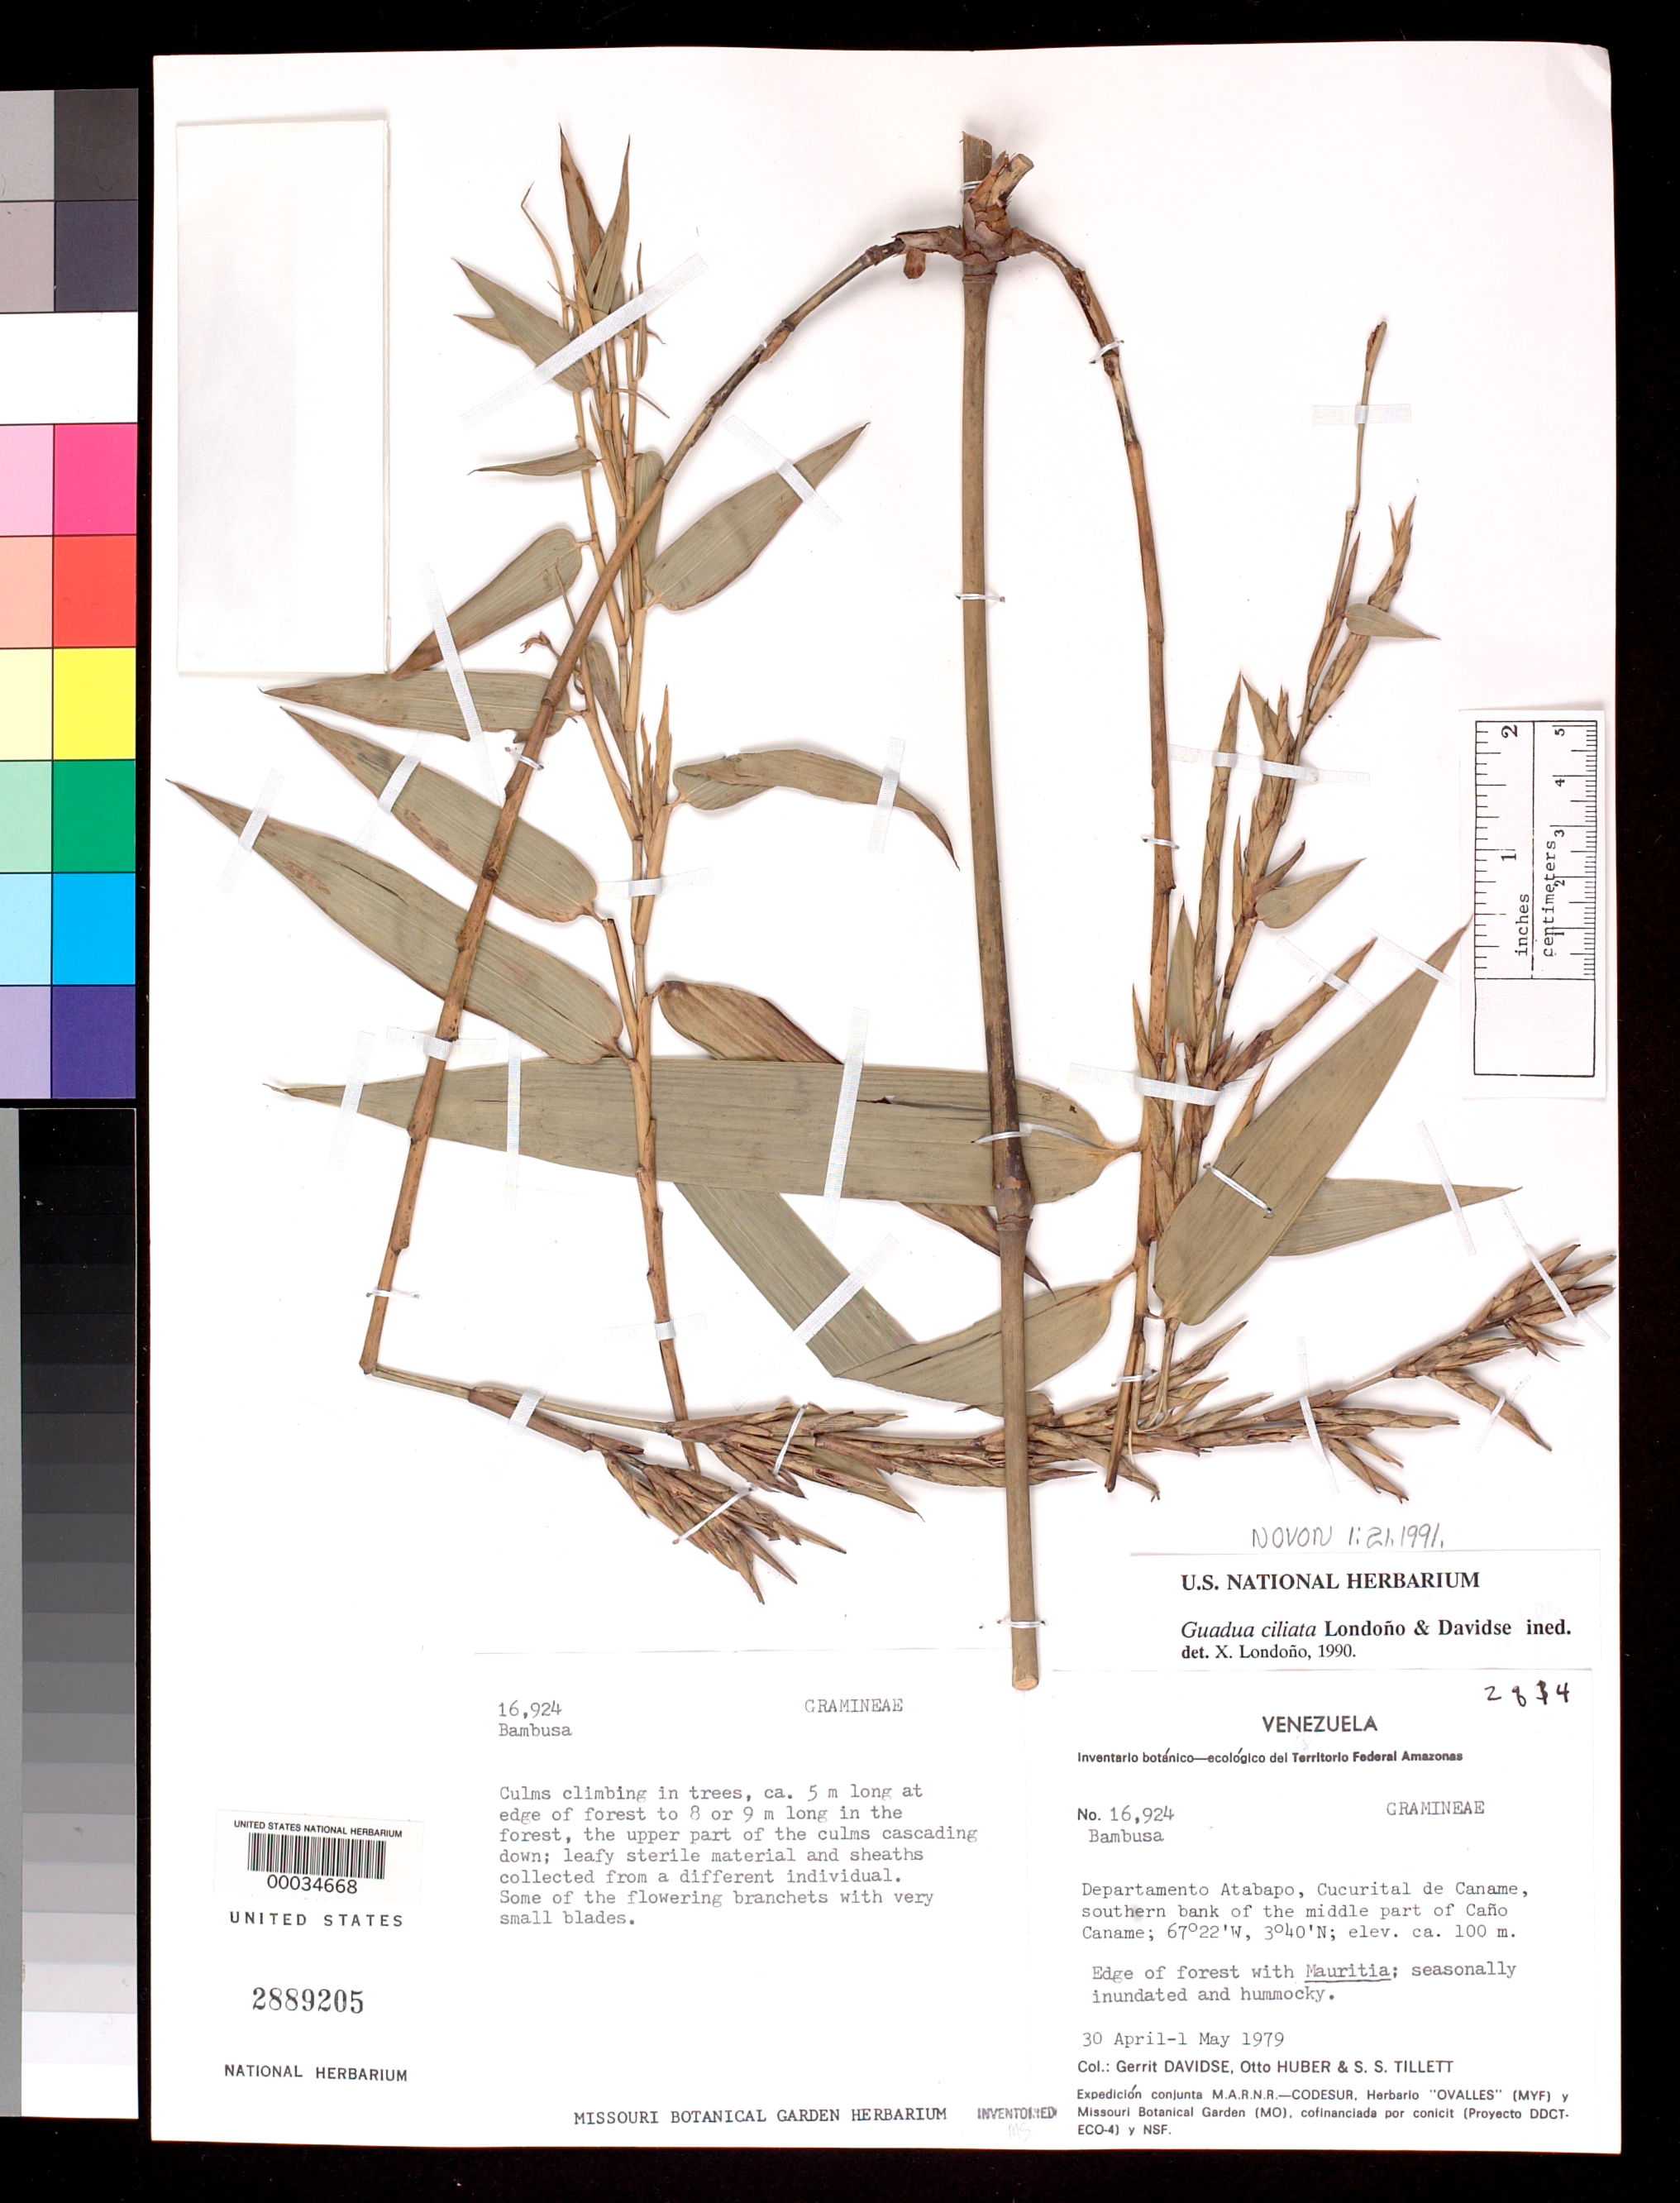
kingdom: Plantae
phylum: Tracheophyta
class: Liliopsida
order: Poales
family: Poaceae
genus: Guadua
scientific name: Guadua ciliata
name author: Londoño & Davidse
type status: Isotype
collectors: G. Davidse, O. Huber & S. S. Tillett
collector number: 16924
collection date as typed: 30 Apr 1979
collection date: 1979-04-30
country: Venezuela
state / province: Amazonas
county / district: Atabapo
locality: Cucurital de Caname, southern bank of the middle part of the Cano Caname.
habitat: Edge of forest; seasonally inundated and hummocky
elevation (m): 100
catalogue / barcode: US 2889205